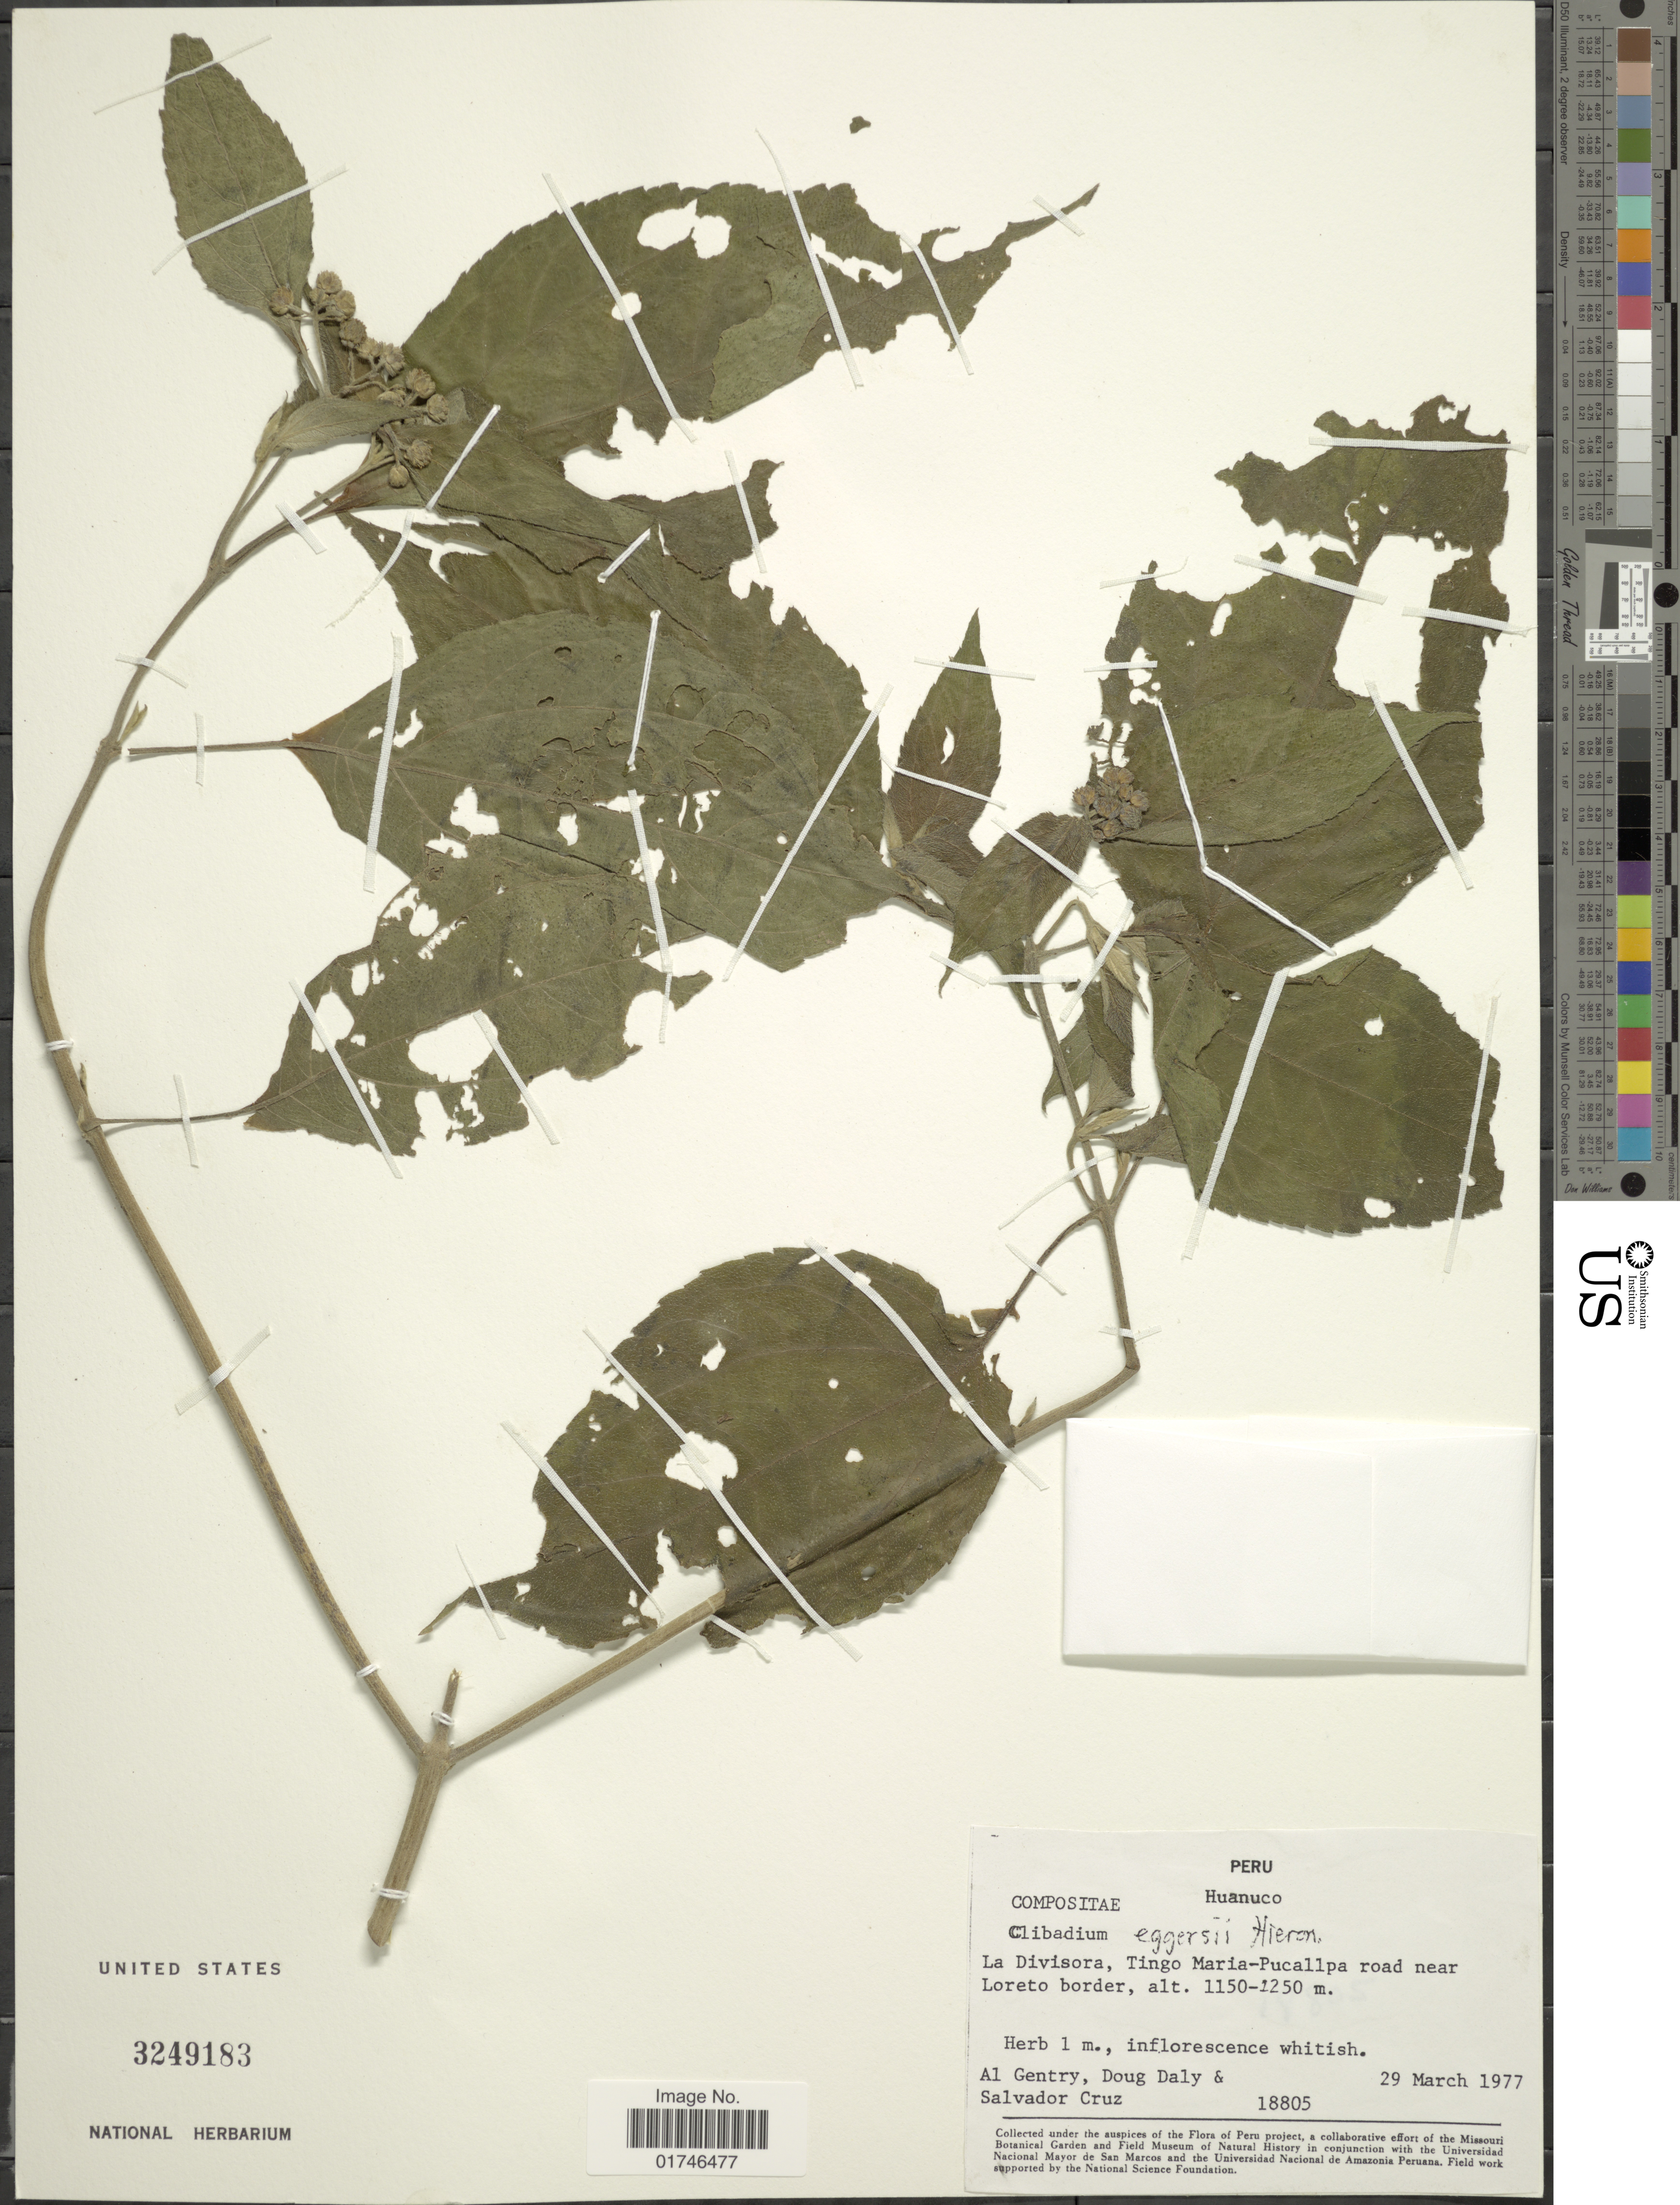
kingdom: Plantae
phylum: Tracheophyta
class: Magnoliopsida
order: Asterales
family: Asteraceae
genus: Clibadium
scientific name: Clibadium eggersii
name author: Hieron.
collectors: A. H. Gentry, D. C. Daly & S. Cruz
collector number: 18805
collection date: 1977-03-29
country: Peru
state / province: Huánuco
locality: Huanuco. La Divisora, Tingo Maria-Pucallpa road near Loreto border.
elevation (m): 1150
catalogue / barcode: US 3249183